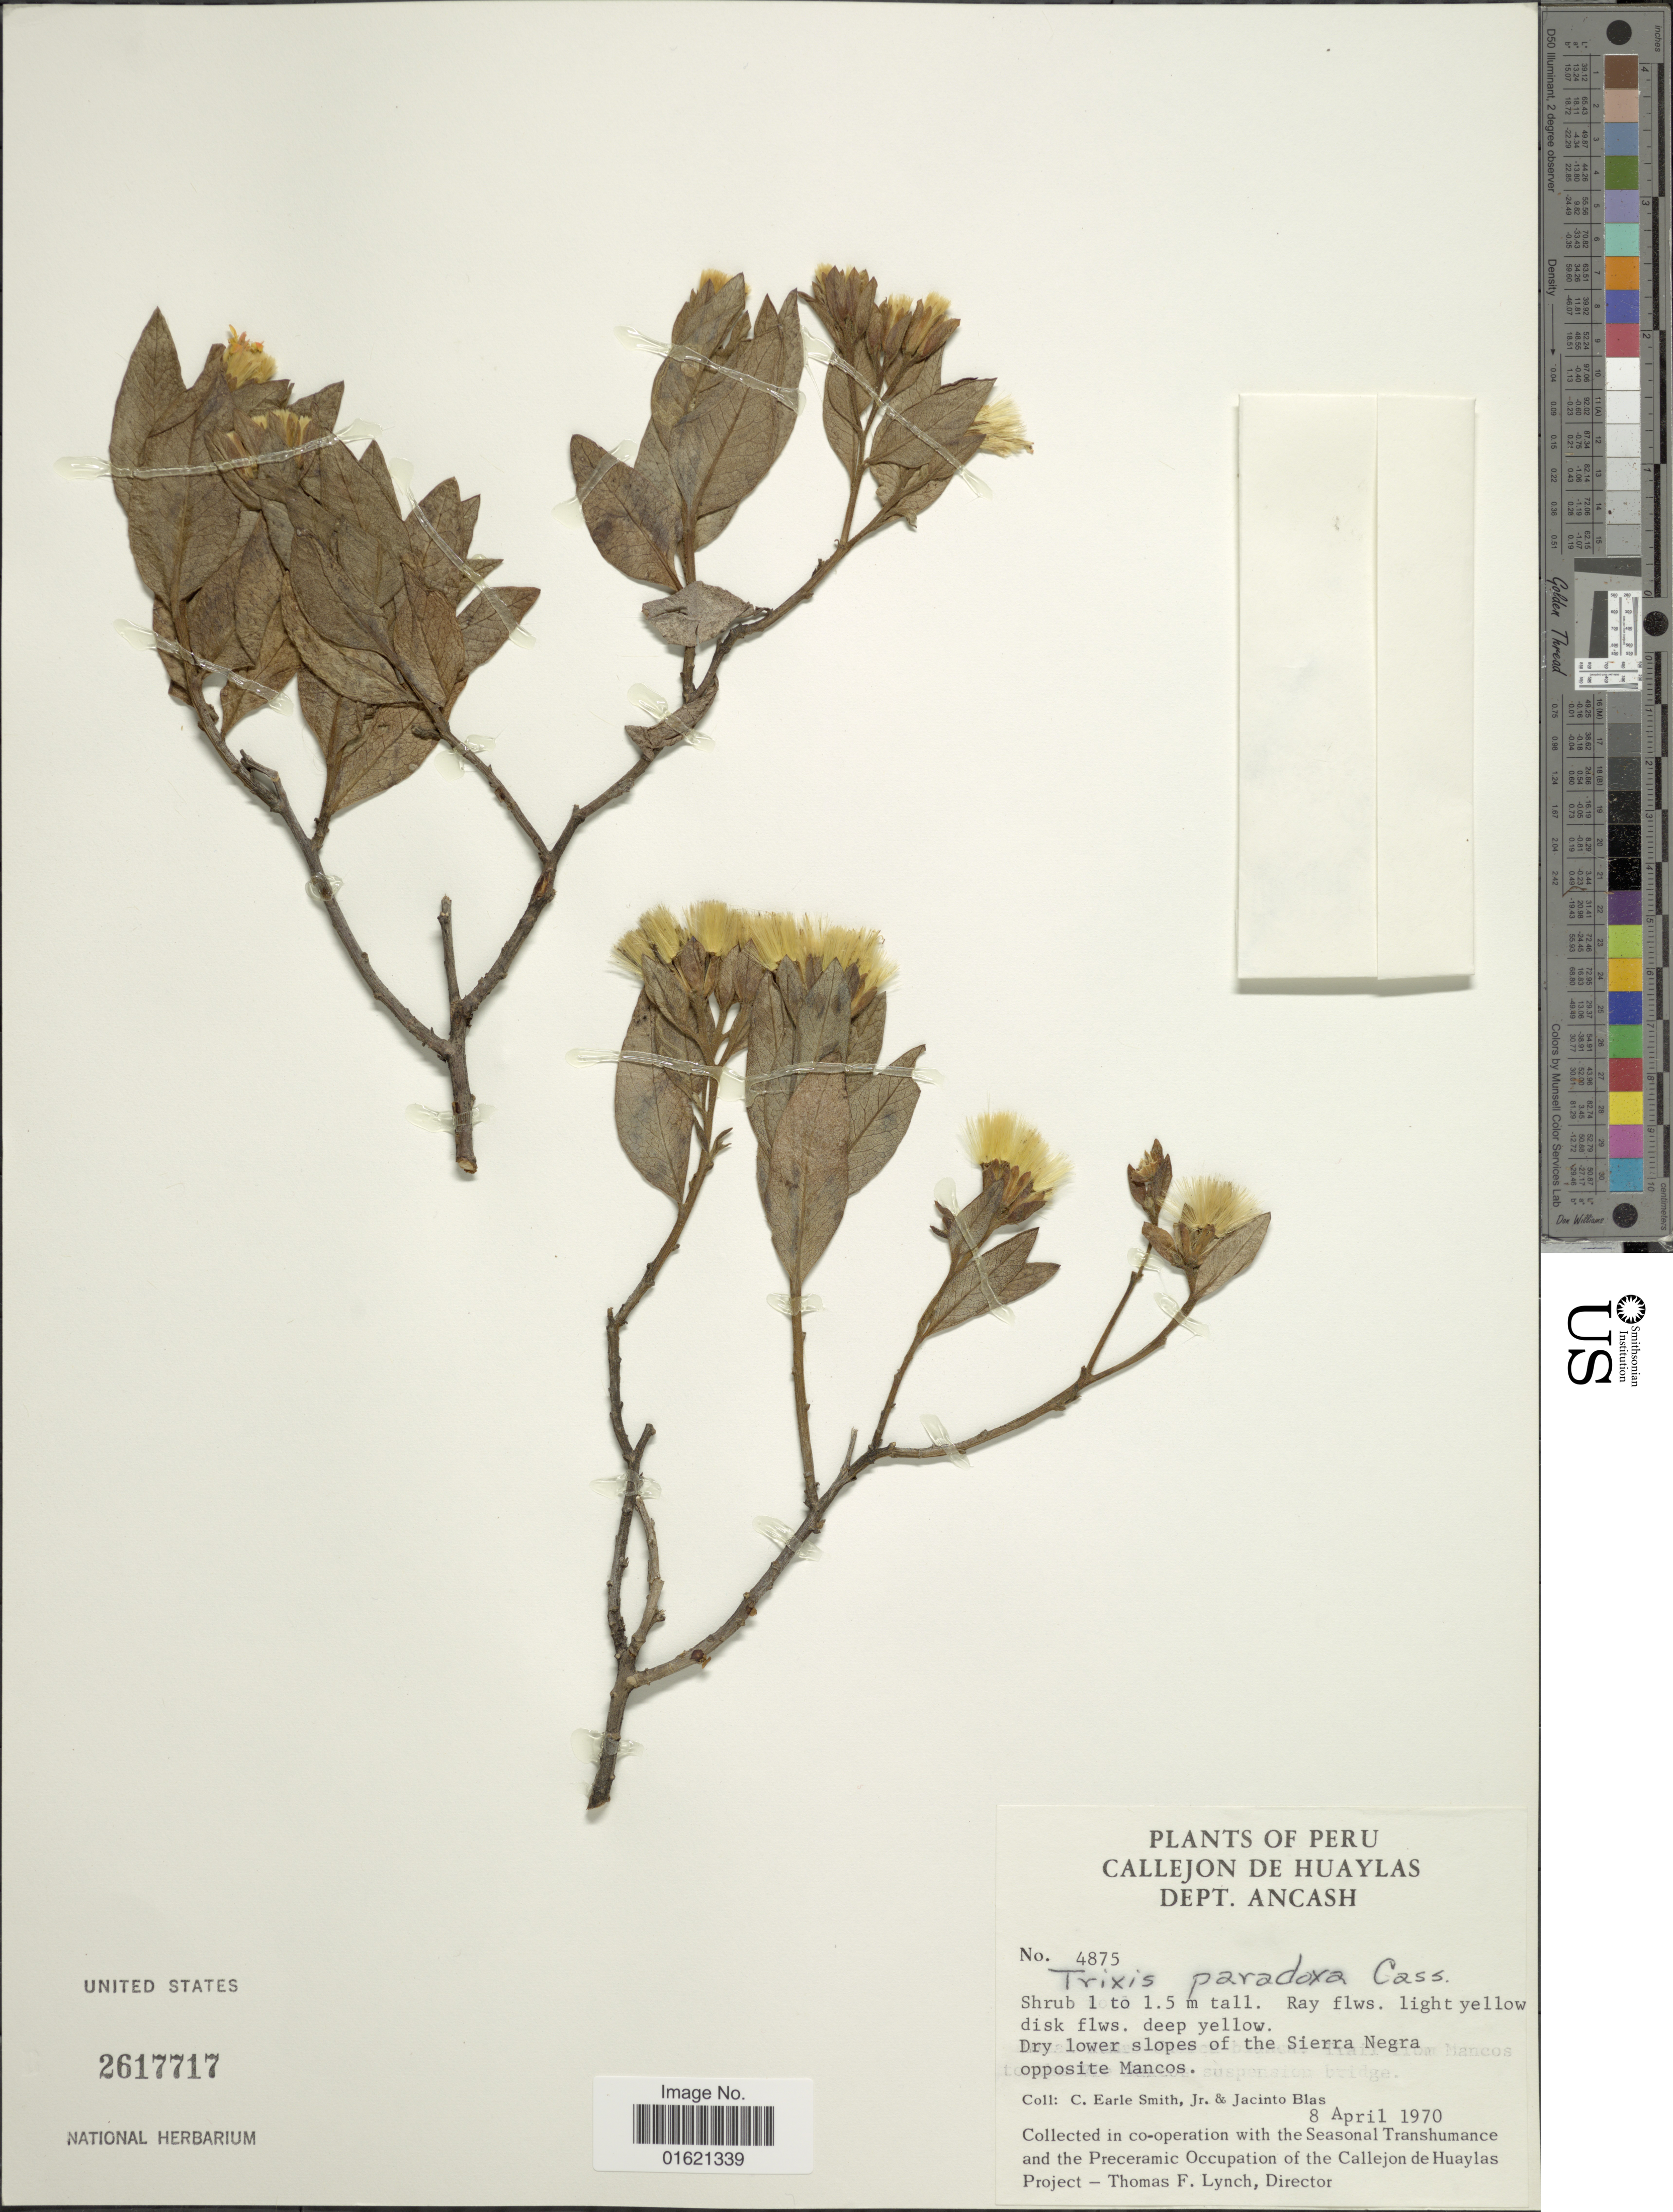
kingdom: Plantae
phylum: Tracheophyta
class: Magnoliopsida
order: Asterales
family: Asteraceae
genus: Trixis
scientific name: Trixis cacalioides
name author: (Kunth) D. Don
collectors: C. E. Smith Jr. & J. Blas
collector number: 4875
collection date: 1970-04-08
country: Peru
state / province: Ancash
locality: Callejon de Huaylas. Dept. Ancash. Dry lower slopes of the Sierra Negra opposite Mancos.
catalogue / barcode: US 2617717